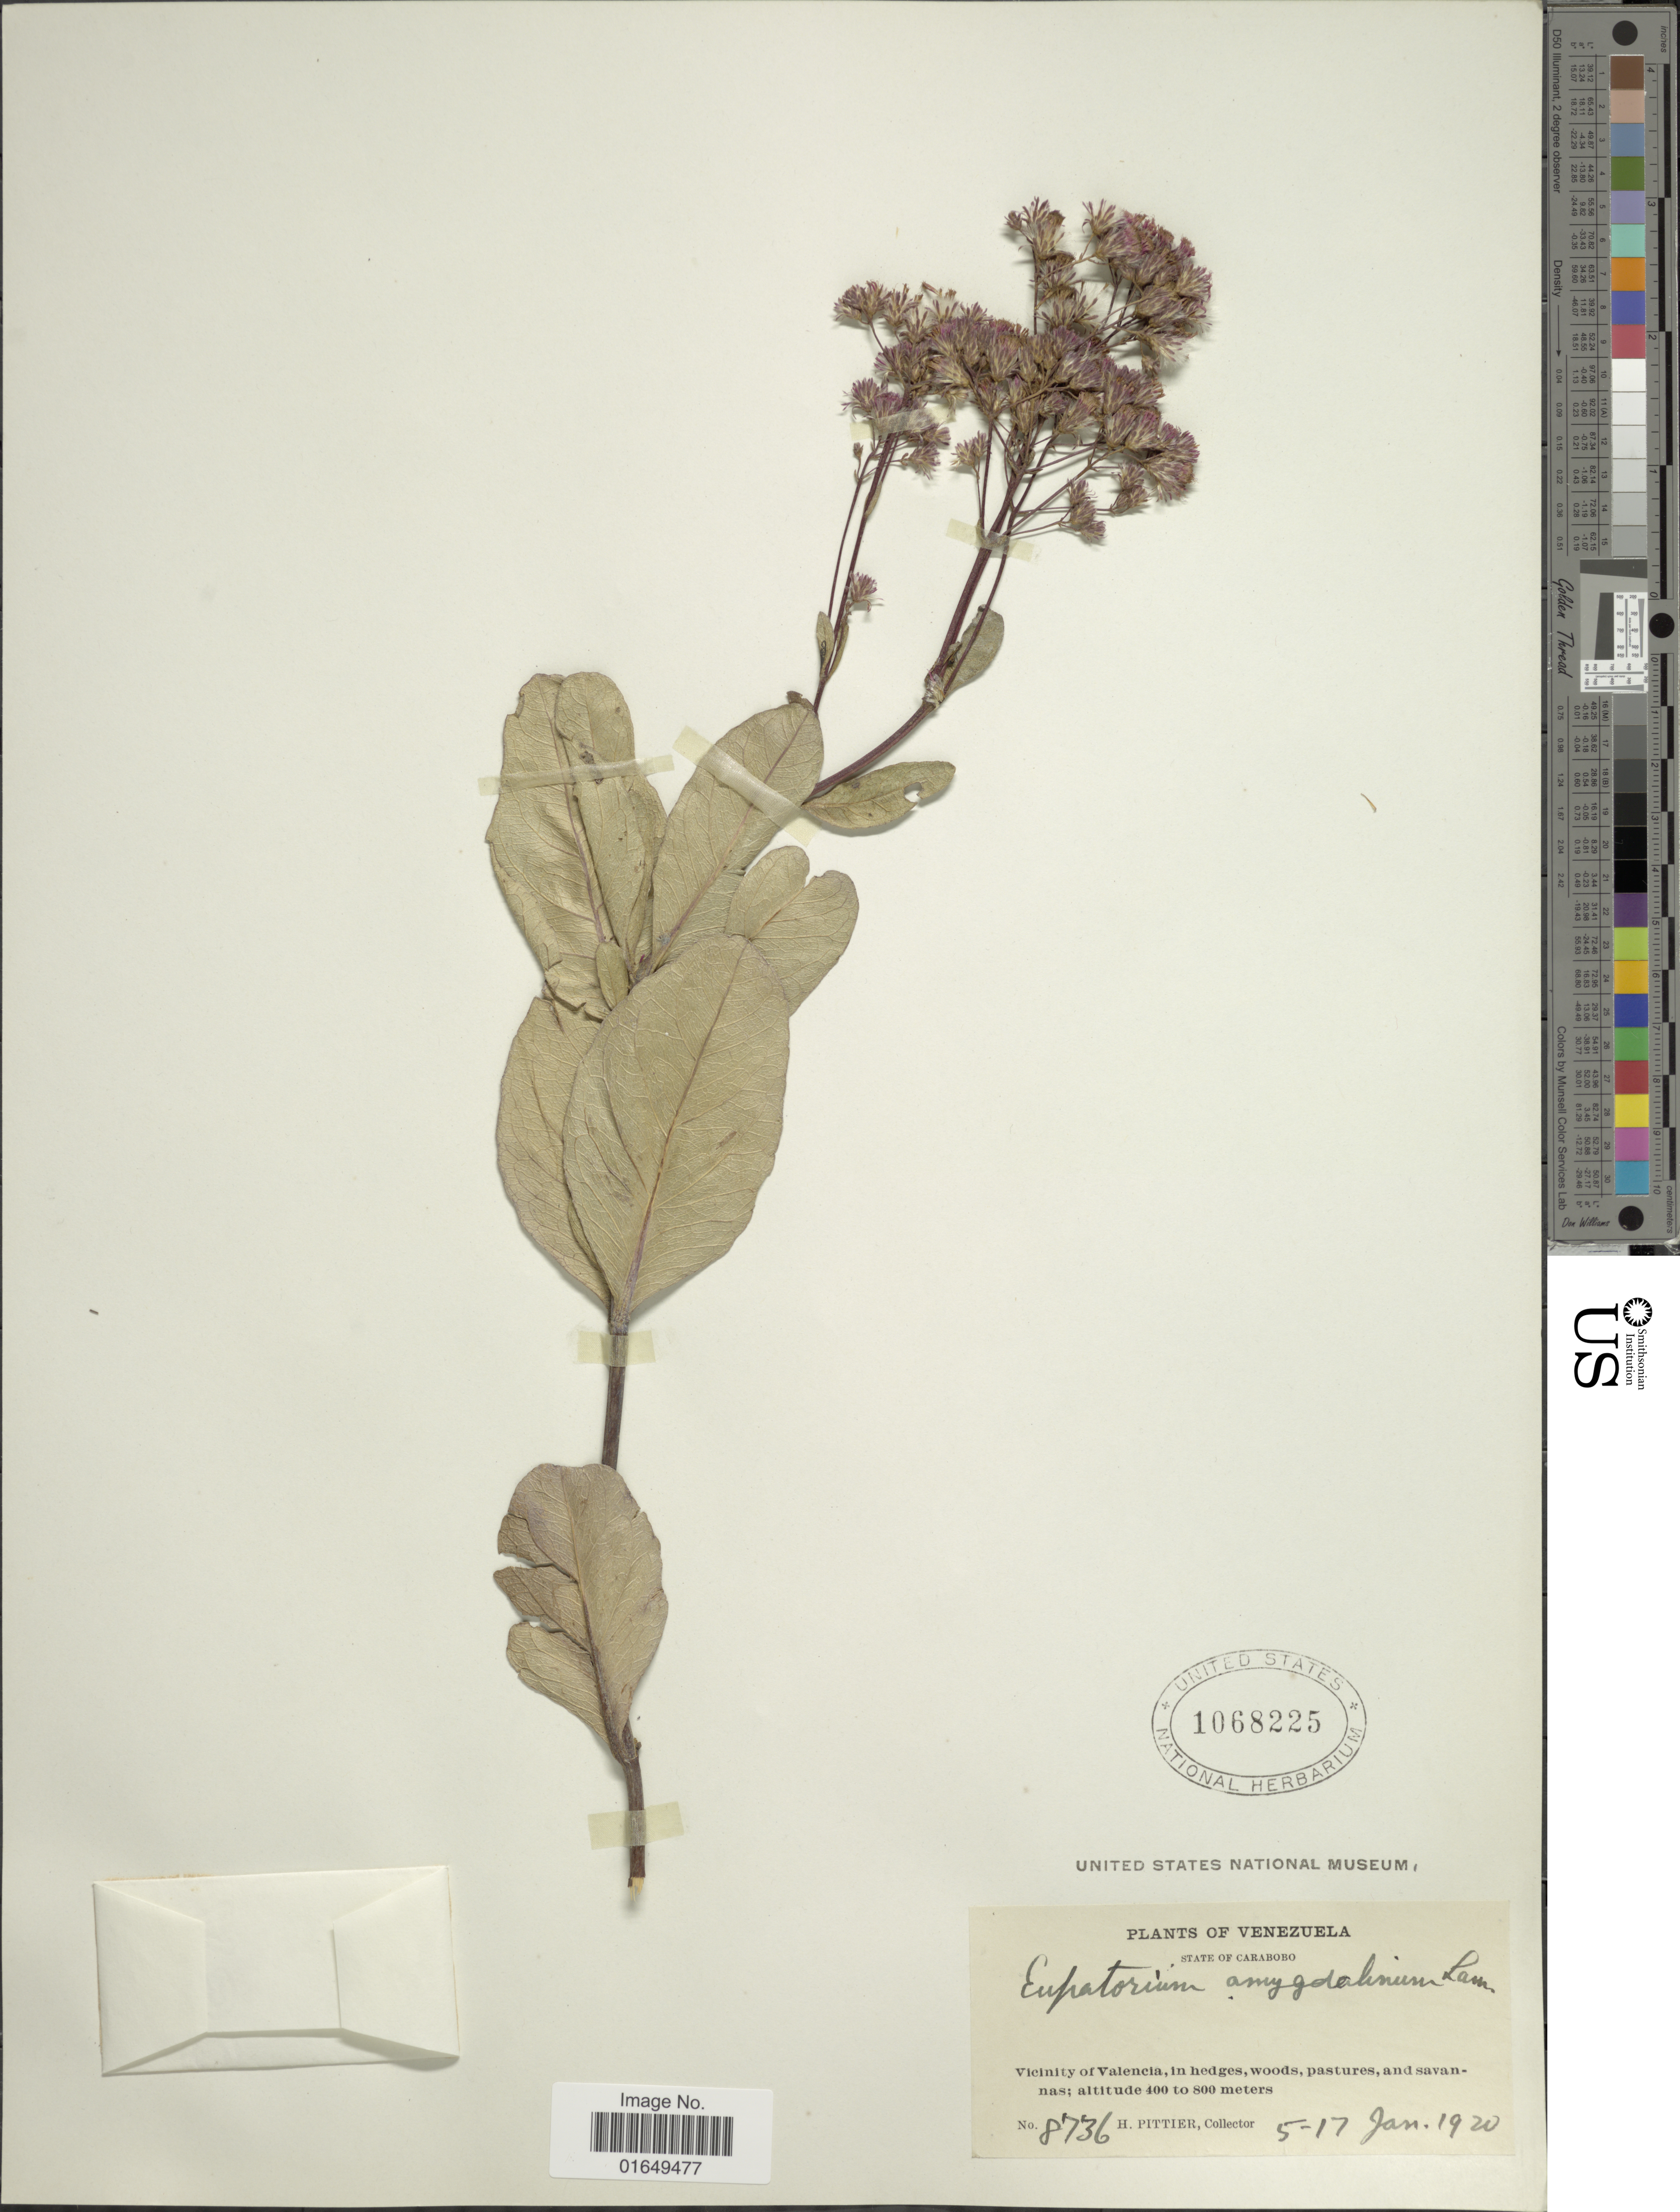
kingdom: Plantae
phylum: Tracheophyta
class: Magnoliopsida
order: Asterales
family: Asteraceae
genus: Ayapana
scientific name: Ayapana amygdalina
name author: (Lam.) R.M. King & H. Rob.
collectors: H. F. Pittier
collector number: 8736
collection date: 1920-01-05/1920-01-17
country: Venezuela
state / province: Carabobo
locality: Vicinity of Valencia, in hedges, woods, pastures, and savannas.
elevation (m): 400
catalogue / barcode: US 1068225